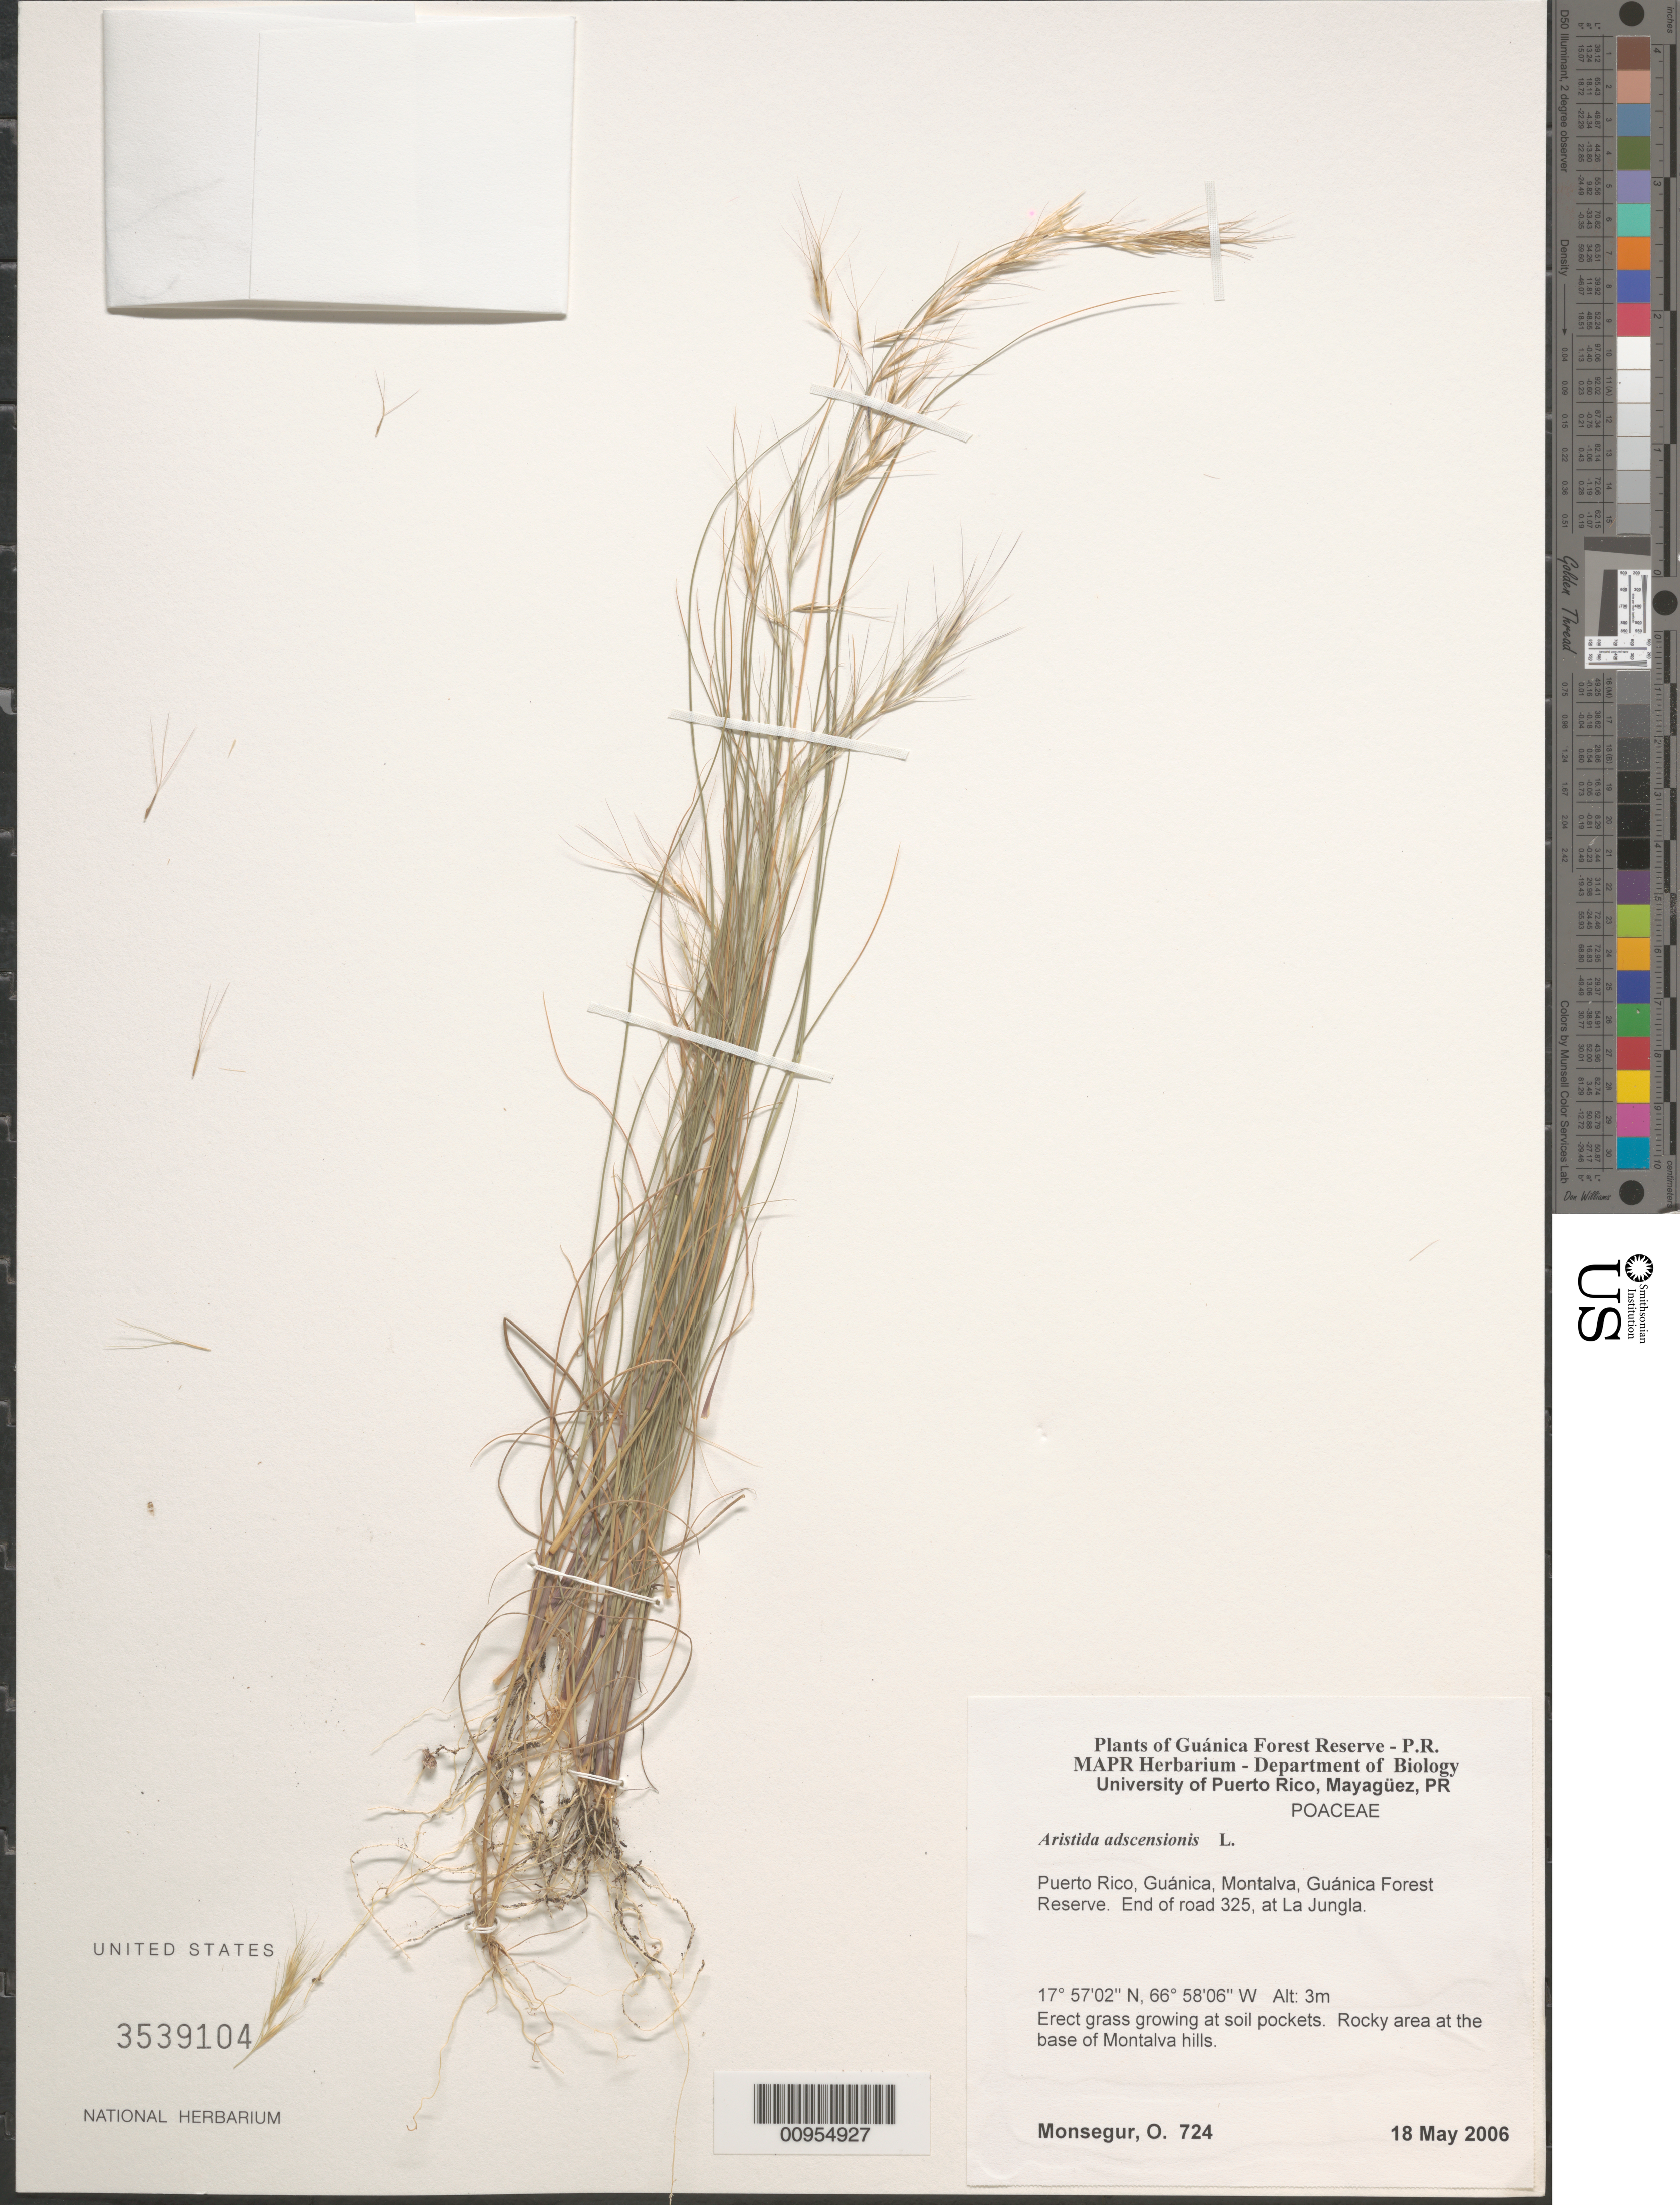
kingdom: Plantae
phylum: Tracheophyta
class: Liliopsida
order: Poales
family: Poaceae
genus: Aristida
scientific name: Aristida adscensionis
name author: L.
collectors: O. Monsegur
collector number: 724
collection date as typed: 18 May 2006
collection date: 2006-05-18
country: Puerto Rico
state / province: Guánica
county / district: Montalva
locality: Guánica Forest Reserve. End of road 325, at La Jungla.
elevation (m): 3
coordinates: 17.57017, 66.58057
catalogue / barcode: US 3539104